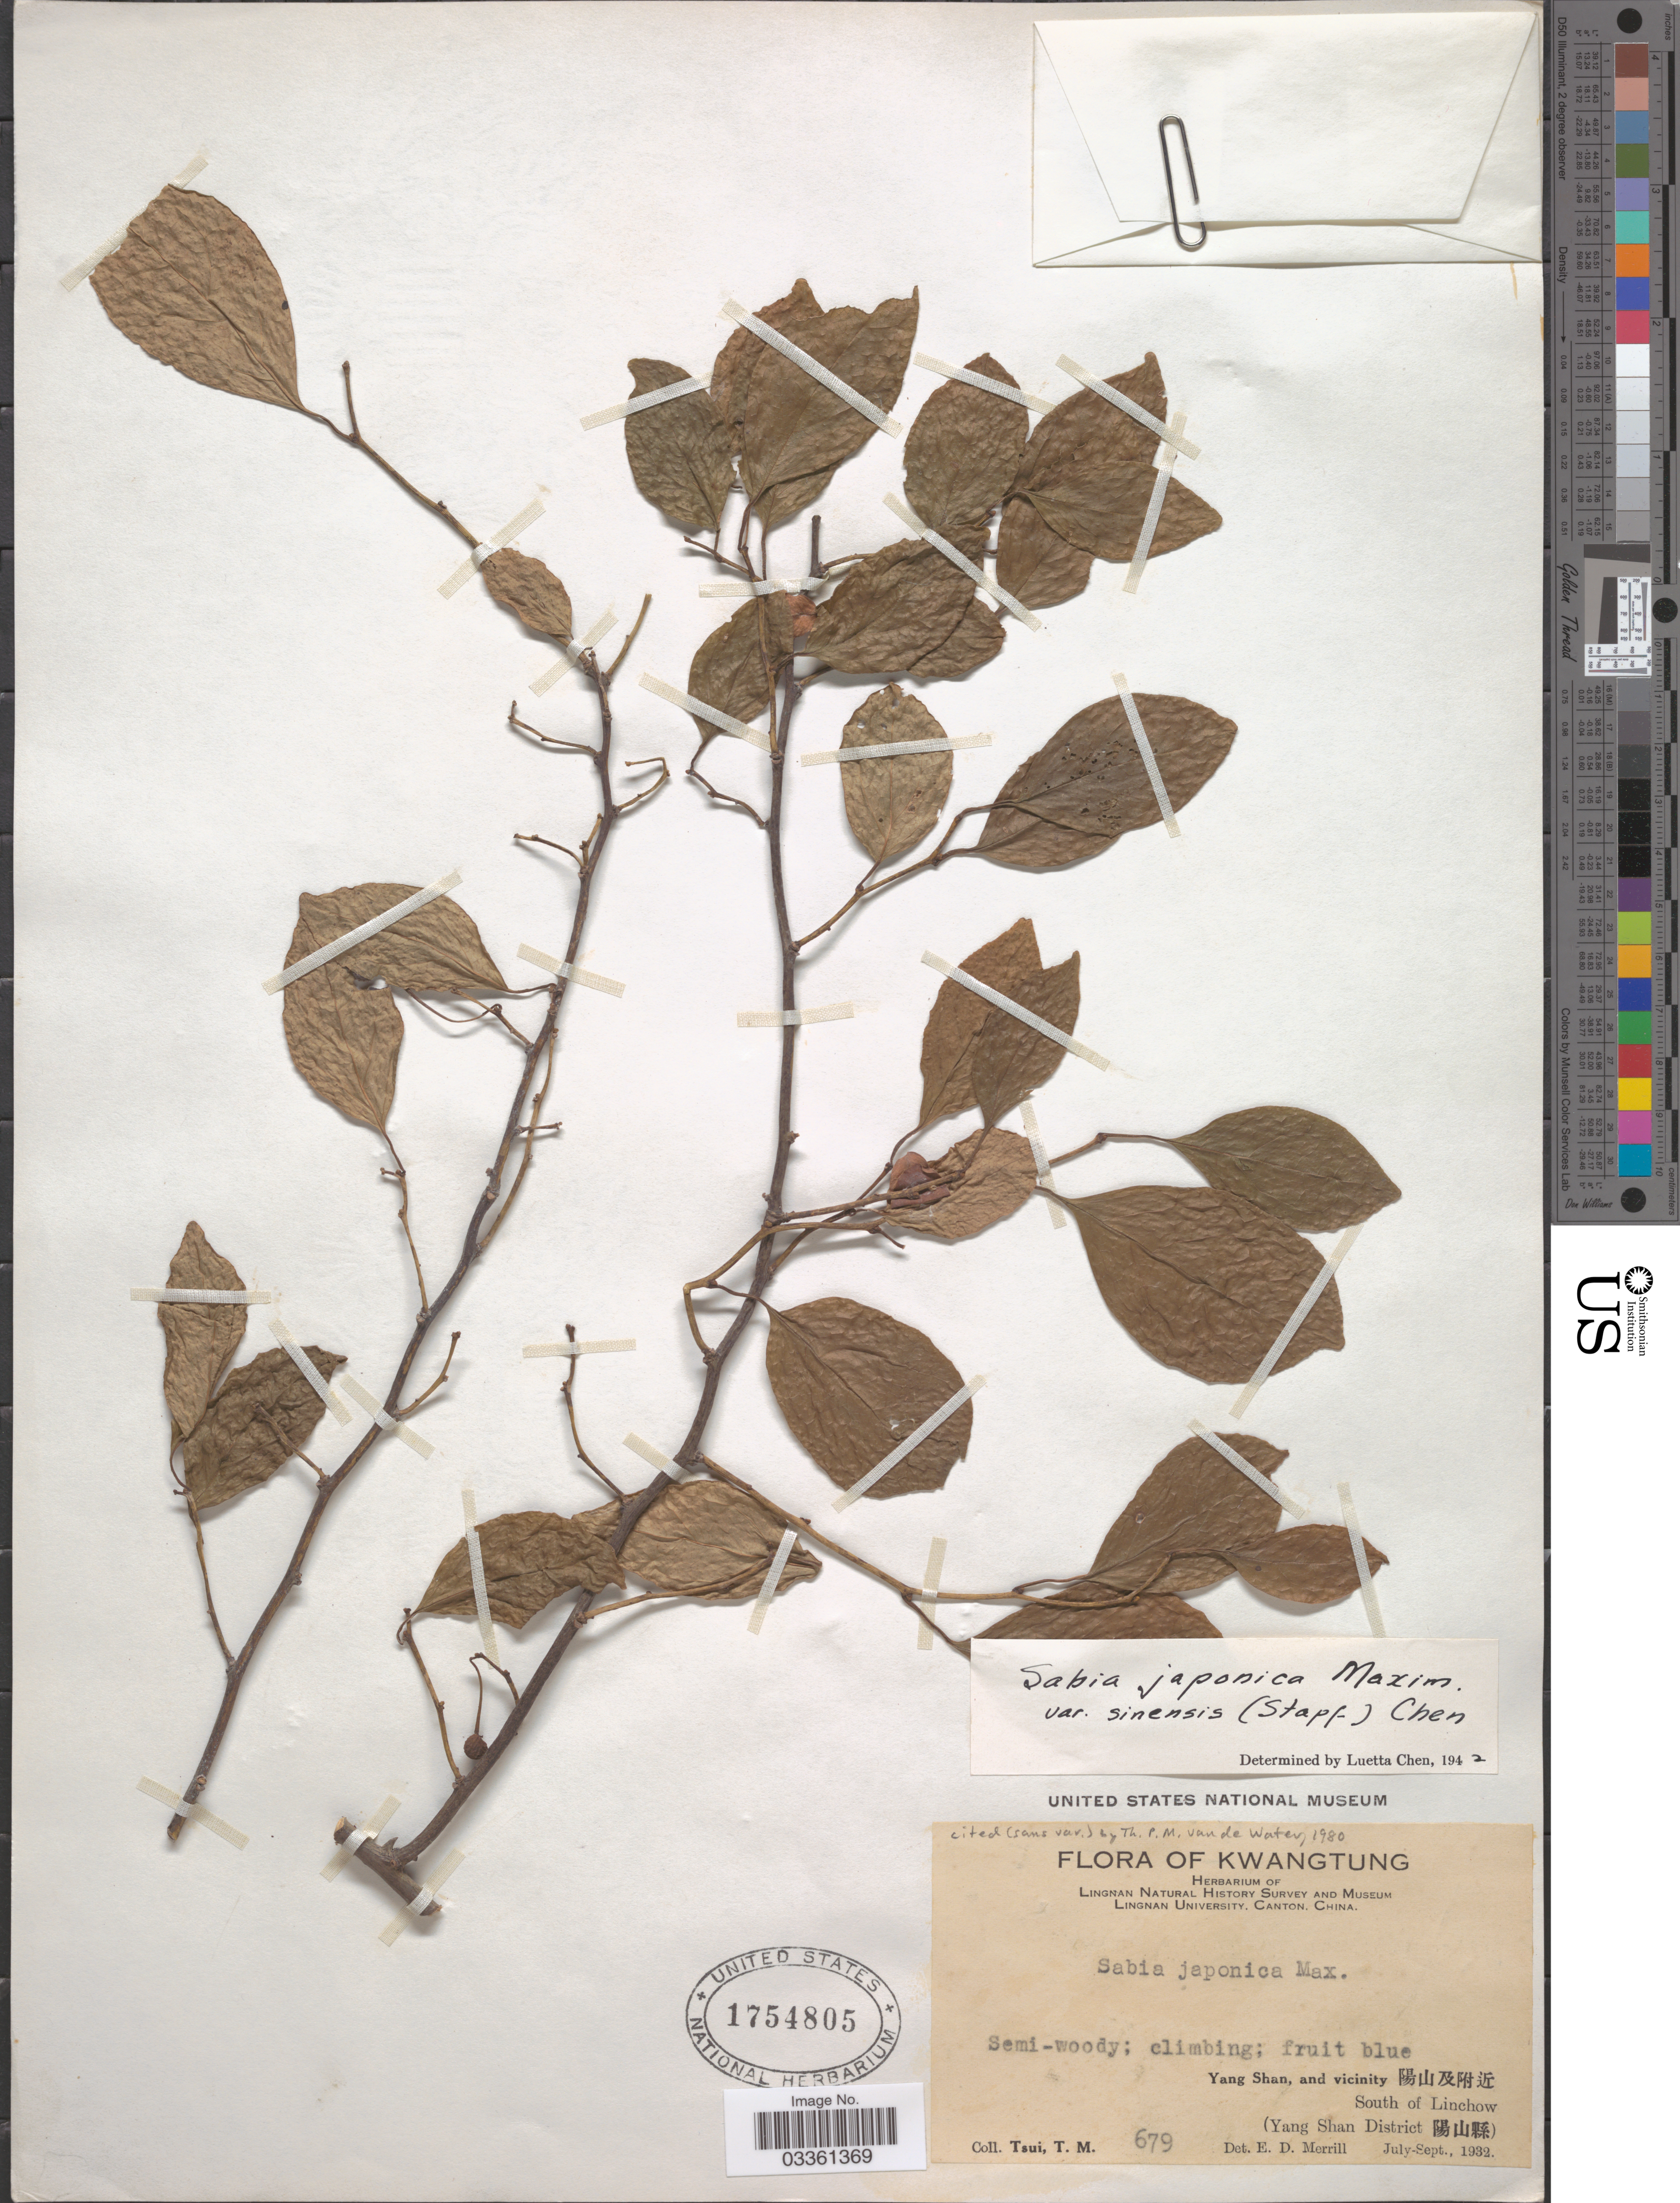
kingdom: Plantae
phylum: Tracheophyta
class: Magnoliopsida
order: Proteales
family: Sabiaceae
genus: Sabia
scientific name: Sabia japonica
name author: Maxim.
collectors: T. Tsui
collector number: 679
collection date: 1932-07/1932-09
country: China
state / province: Guangdong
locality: Kwangtung. Yang Shan, and vicinity X. South of Linchow (Yang Shan District X).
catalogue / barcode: US 1754805